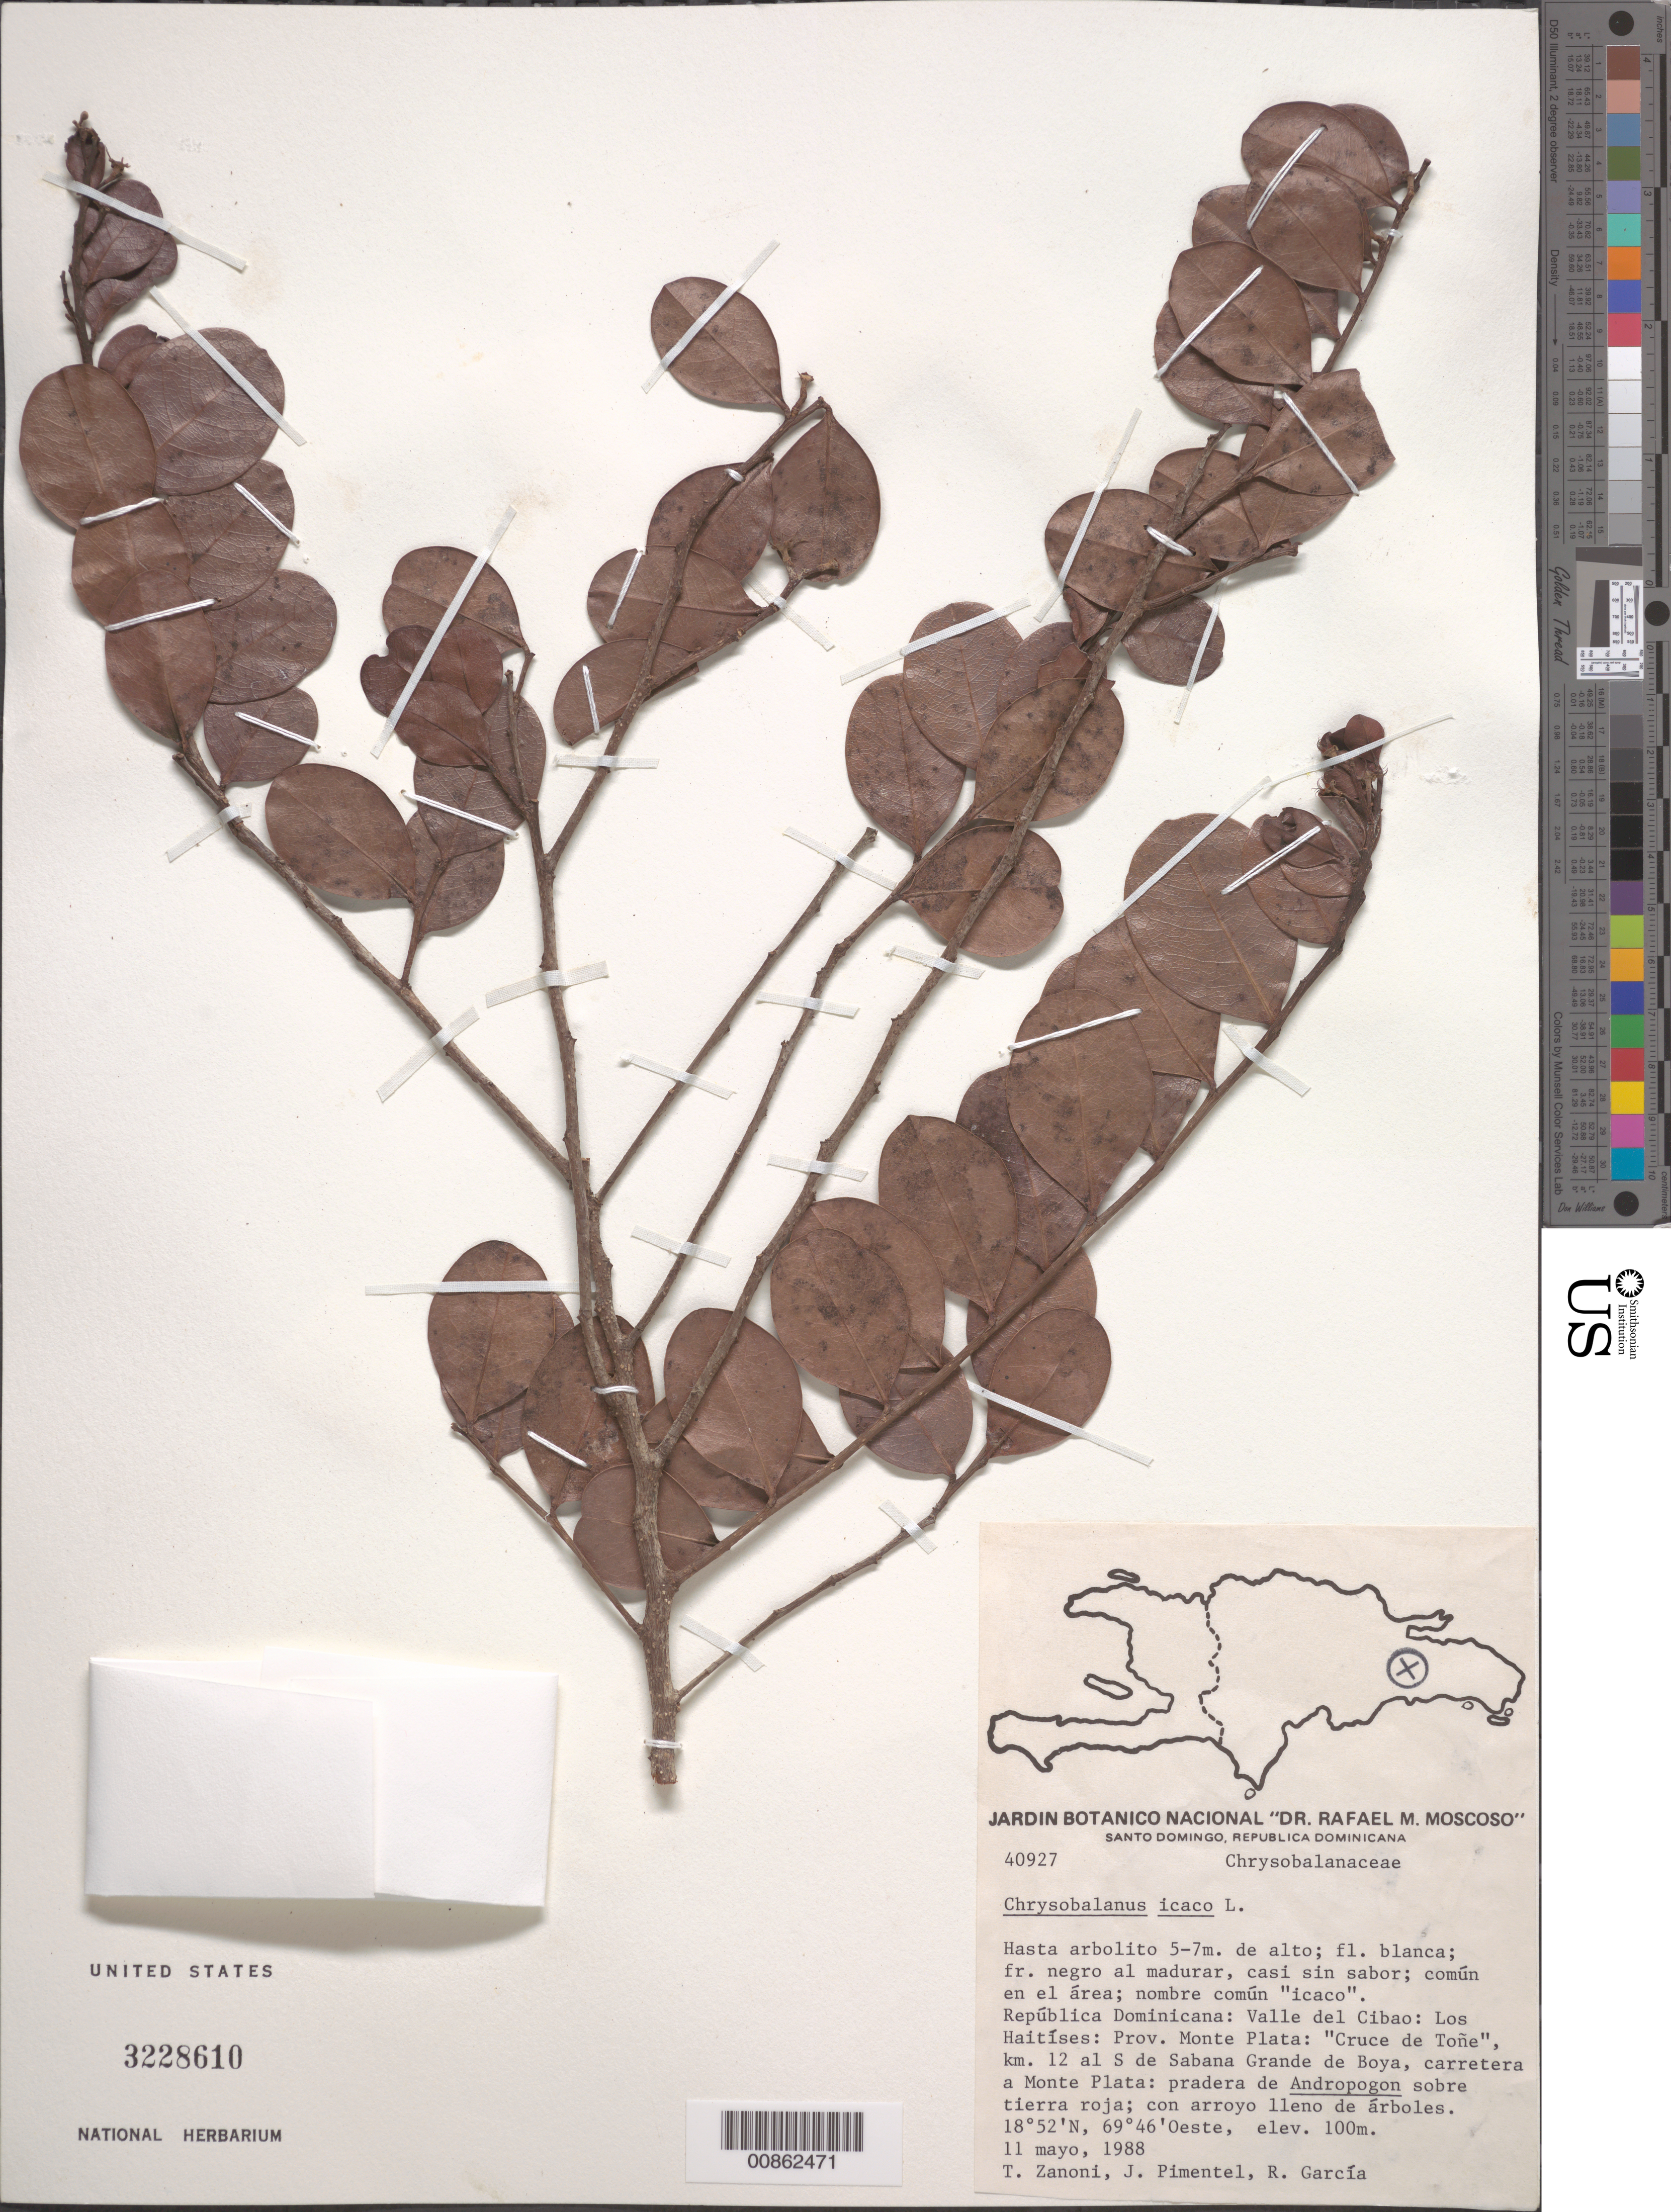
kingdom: Plantae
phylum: Tracheophyta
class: Magnoliopsida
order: Malpighiales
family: Chrysobalanaceae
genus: Chrysobalanus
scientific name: Chrysobalanus icaco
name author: L.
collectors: T. A. Zanoni, J. Pimentel & R. G. García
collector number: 40927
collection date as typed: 11 May 1988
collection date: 1988-05-11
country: Dominican Republic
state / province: Monte Plata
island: Hispaniola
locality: Valle del Cibao, Los Haitíses, "Cruce de Toñe", km 12 al S de Sabana Grande de Boya, carretera a Monte Plata.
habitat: Pradera de Andropogon sobre tierra roja; con arroyo lleno de árboles.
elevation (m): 100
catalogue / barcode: US 3228610